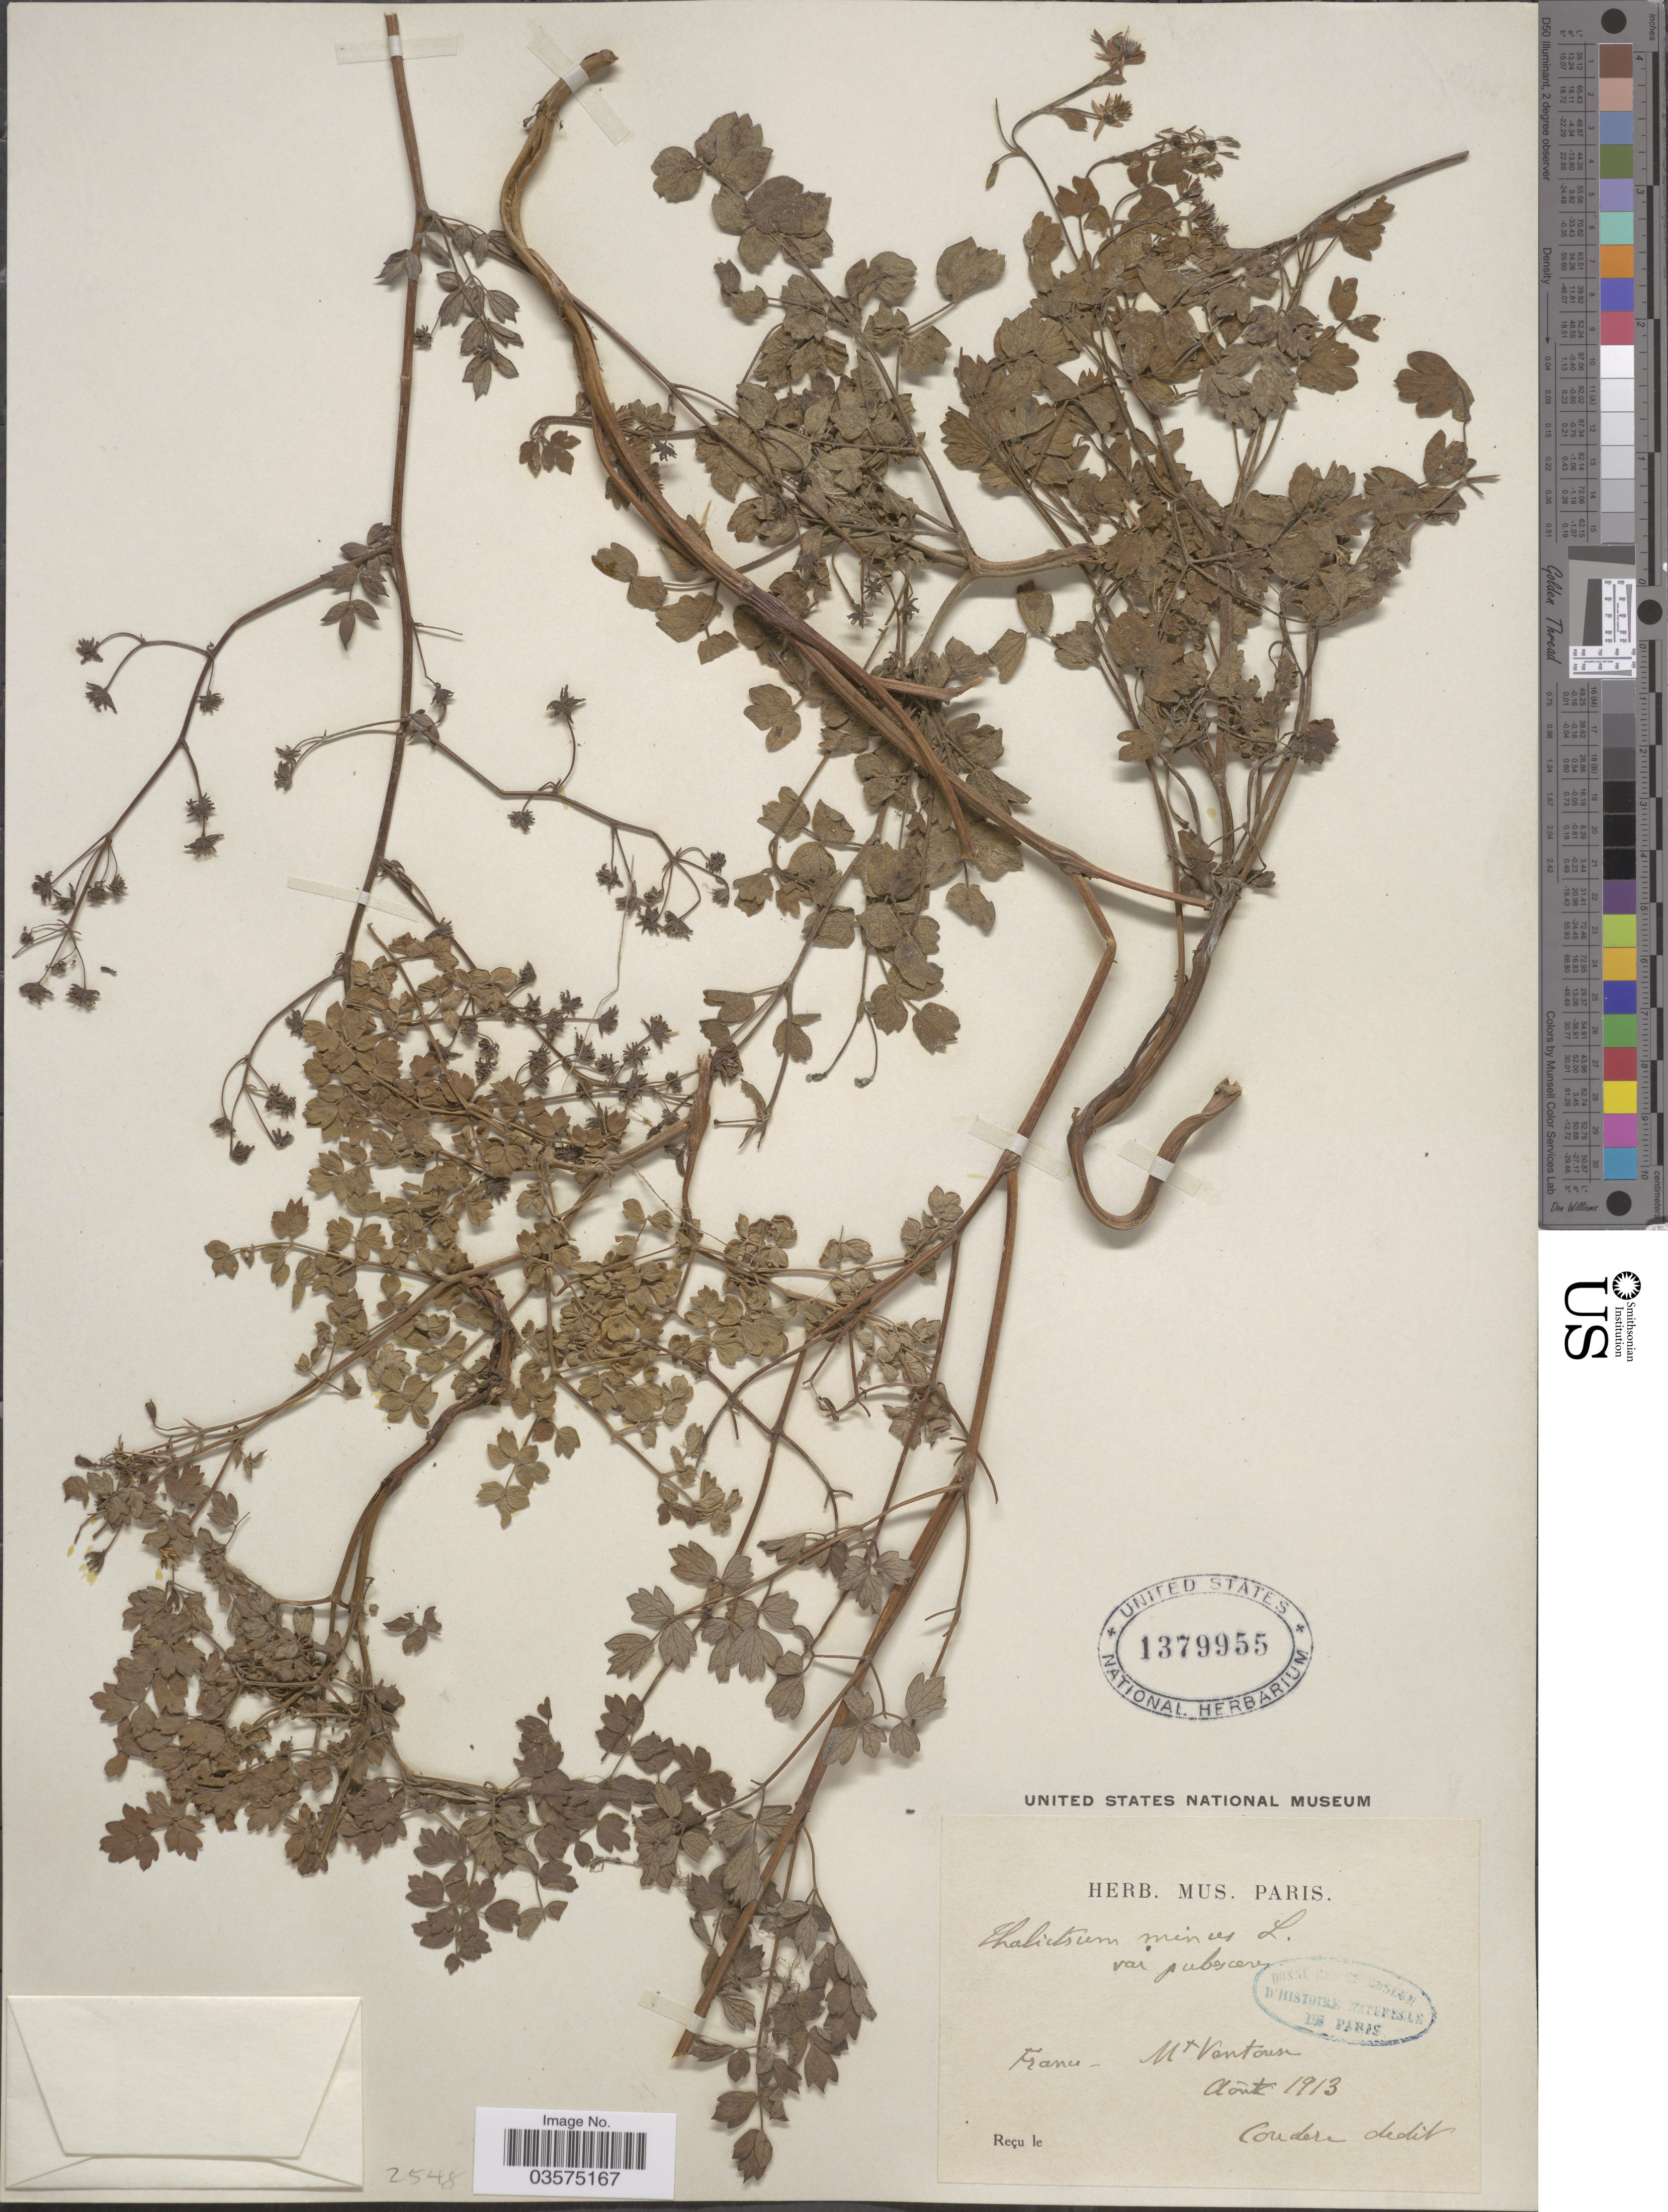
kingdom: Plantae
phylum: Tracheophyta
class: Magnoliopsida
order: Ranunculales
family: Ranunculaceae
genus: Thalictrum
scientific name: Thalictrum minus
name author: L.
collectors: -. Coudere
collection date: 1913-08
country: France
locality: Mt. Ventoux.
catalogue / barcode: US 1379955